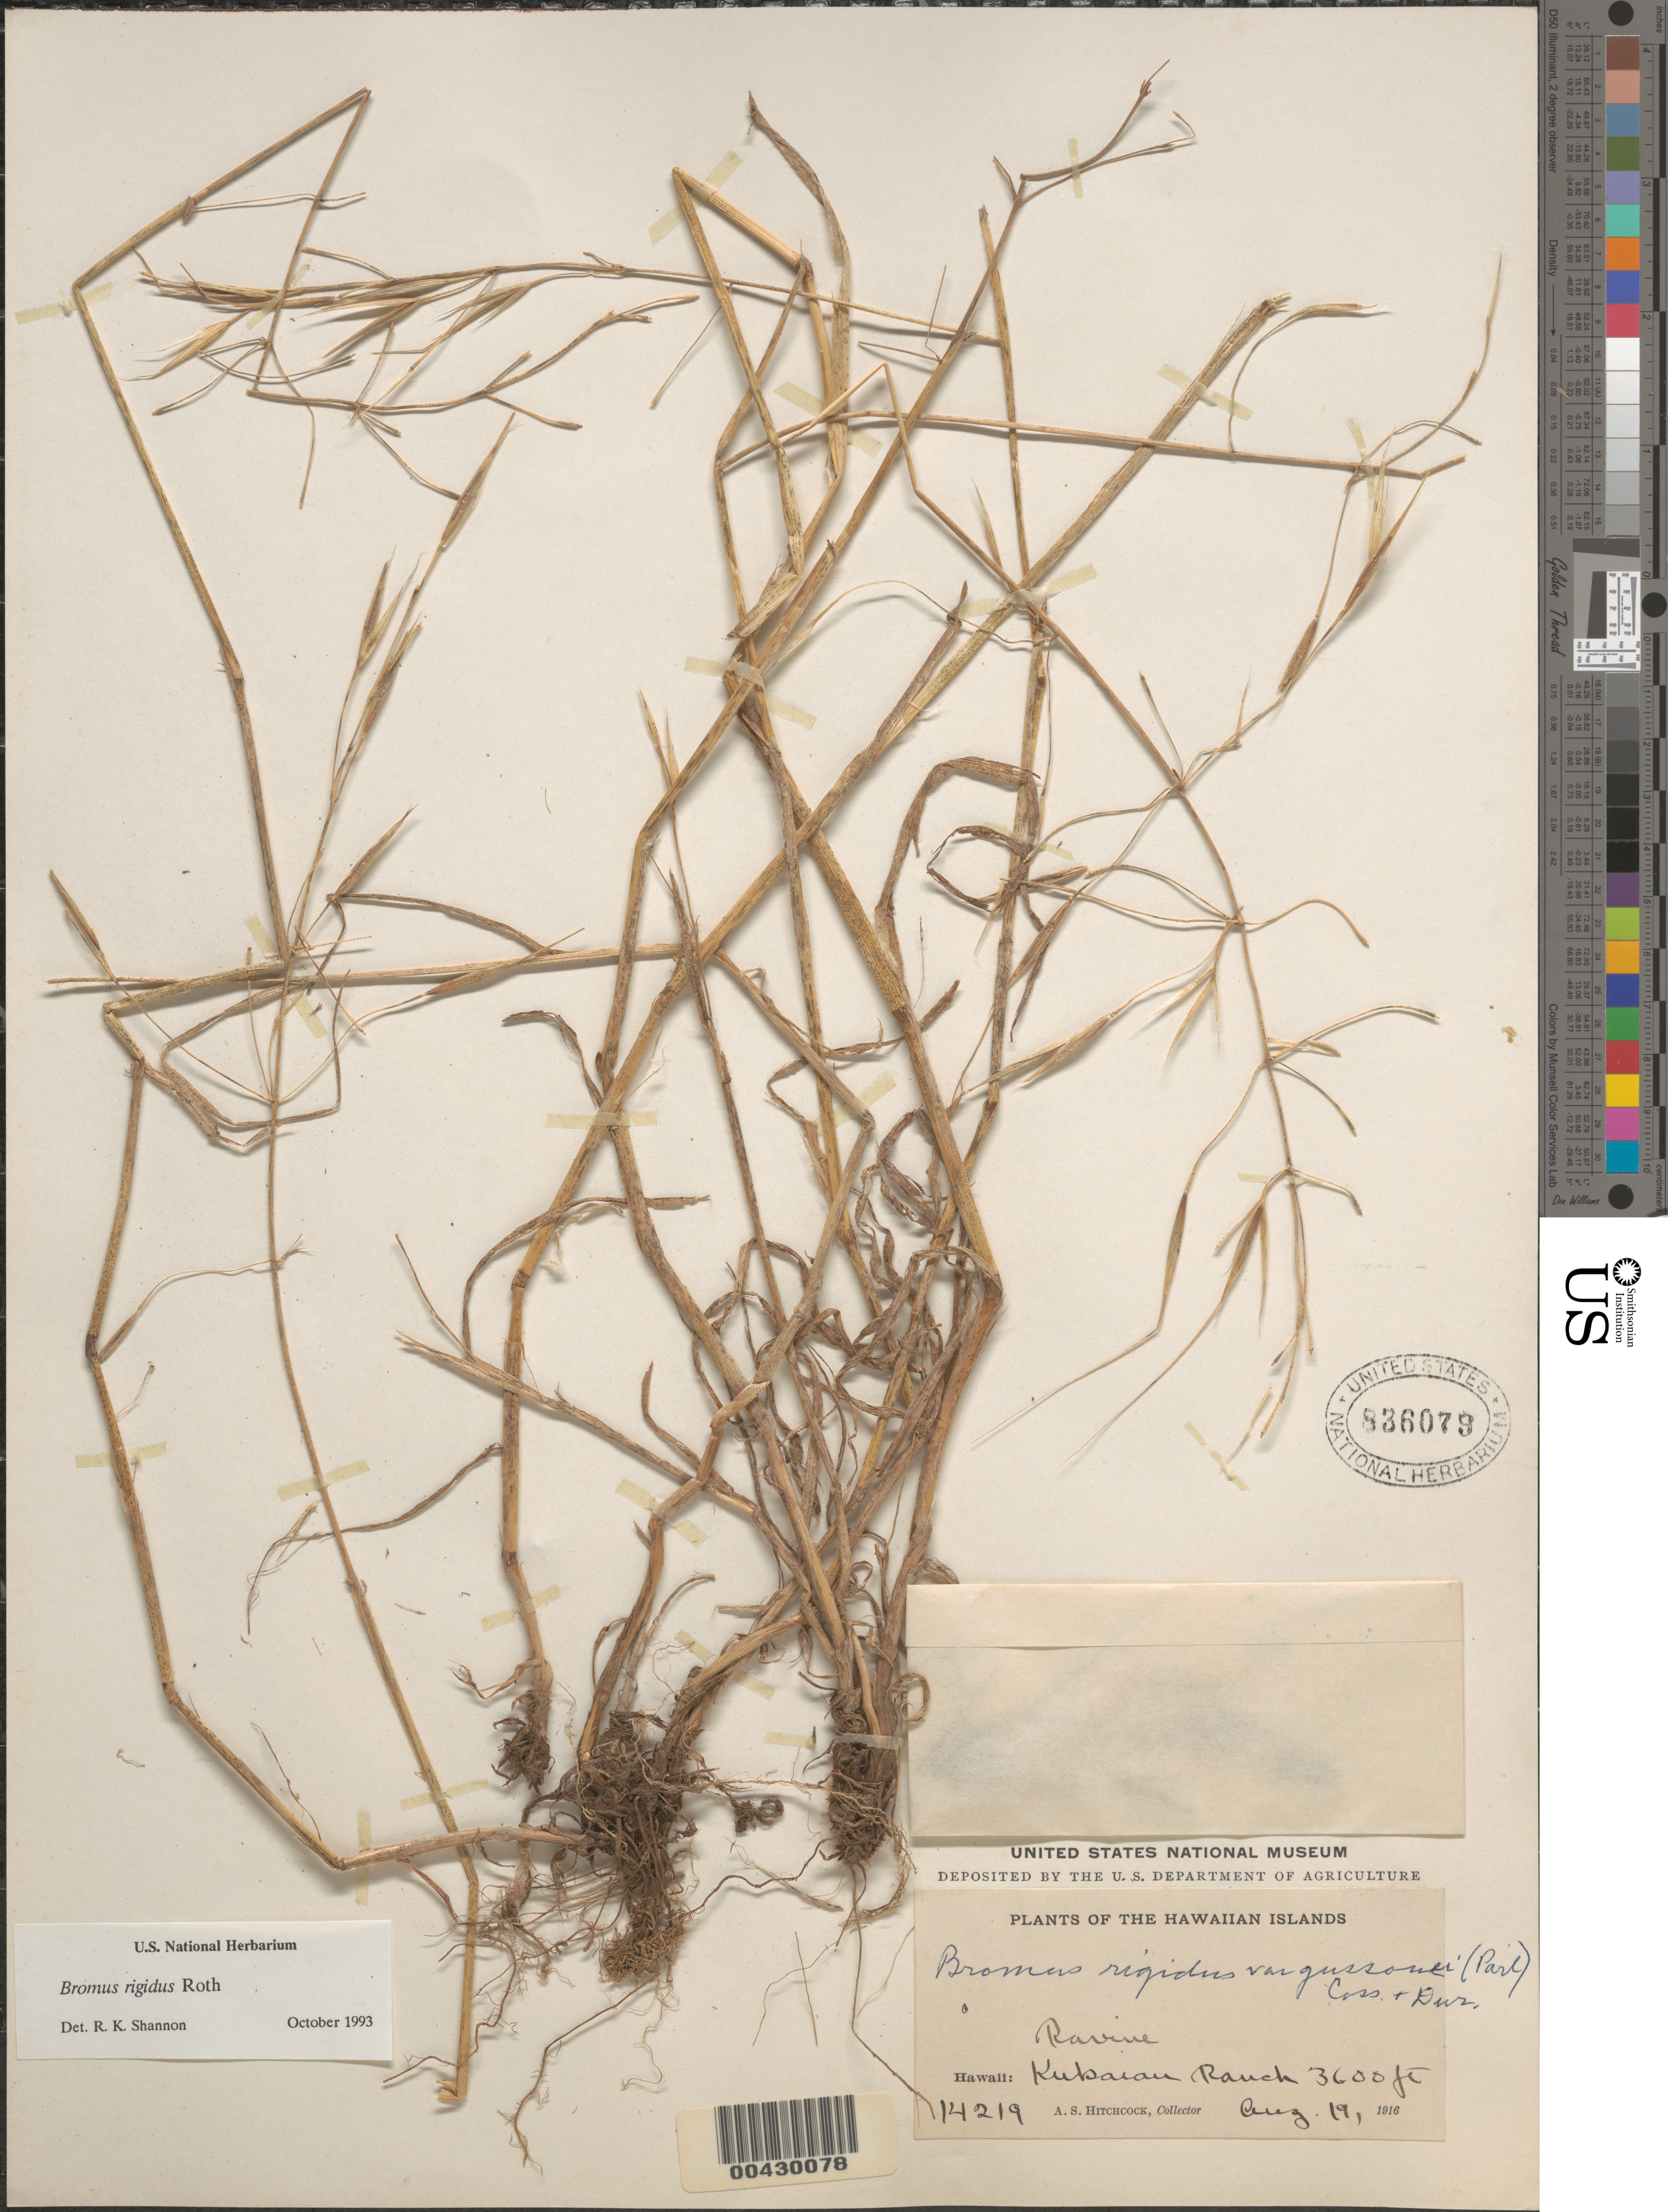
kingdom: Plantae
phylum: Tracheophyta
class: Liliopsida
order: Poales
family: Poaceae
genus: Bromus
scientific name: Bromus diandrus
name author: Roth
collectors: A. S. Hitchcock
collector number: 14219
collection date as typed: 19 Aug 1916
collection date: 1916-08-19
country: United States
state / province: Hawaii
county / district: Hawaii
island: Hawaii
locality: Kukaiau Ranch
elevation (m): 1097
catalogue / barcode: US 836079